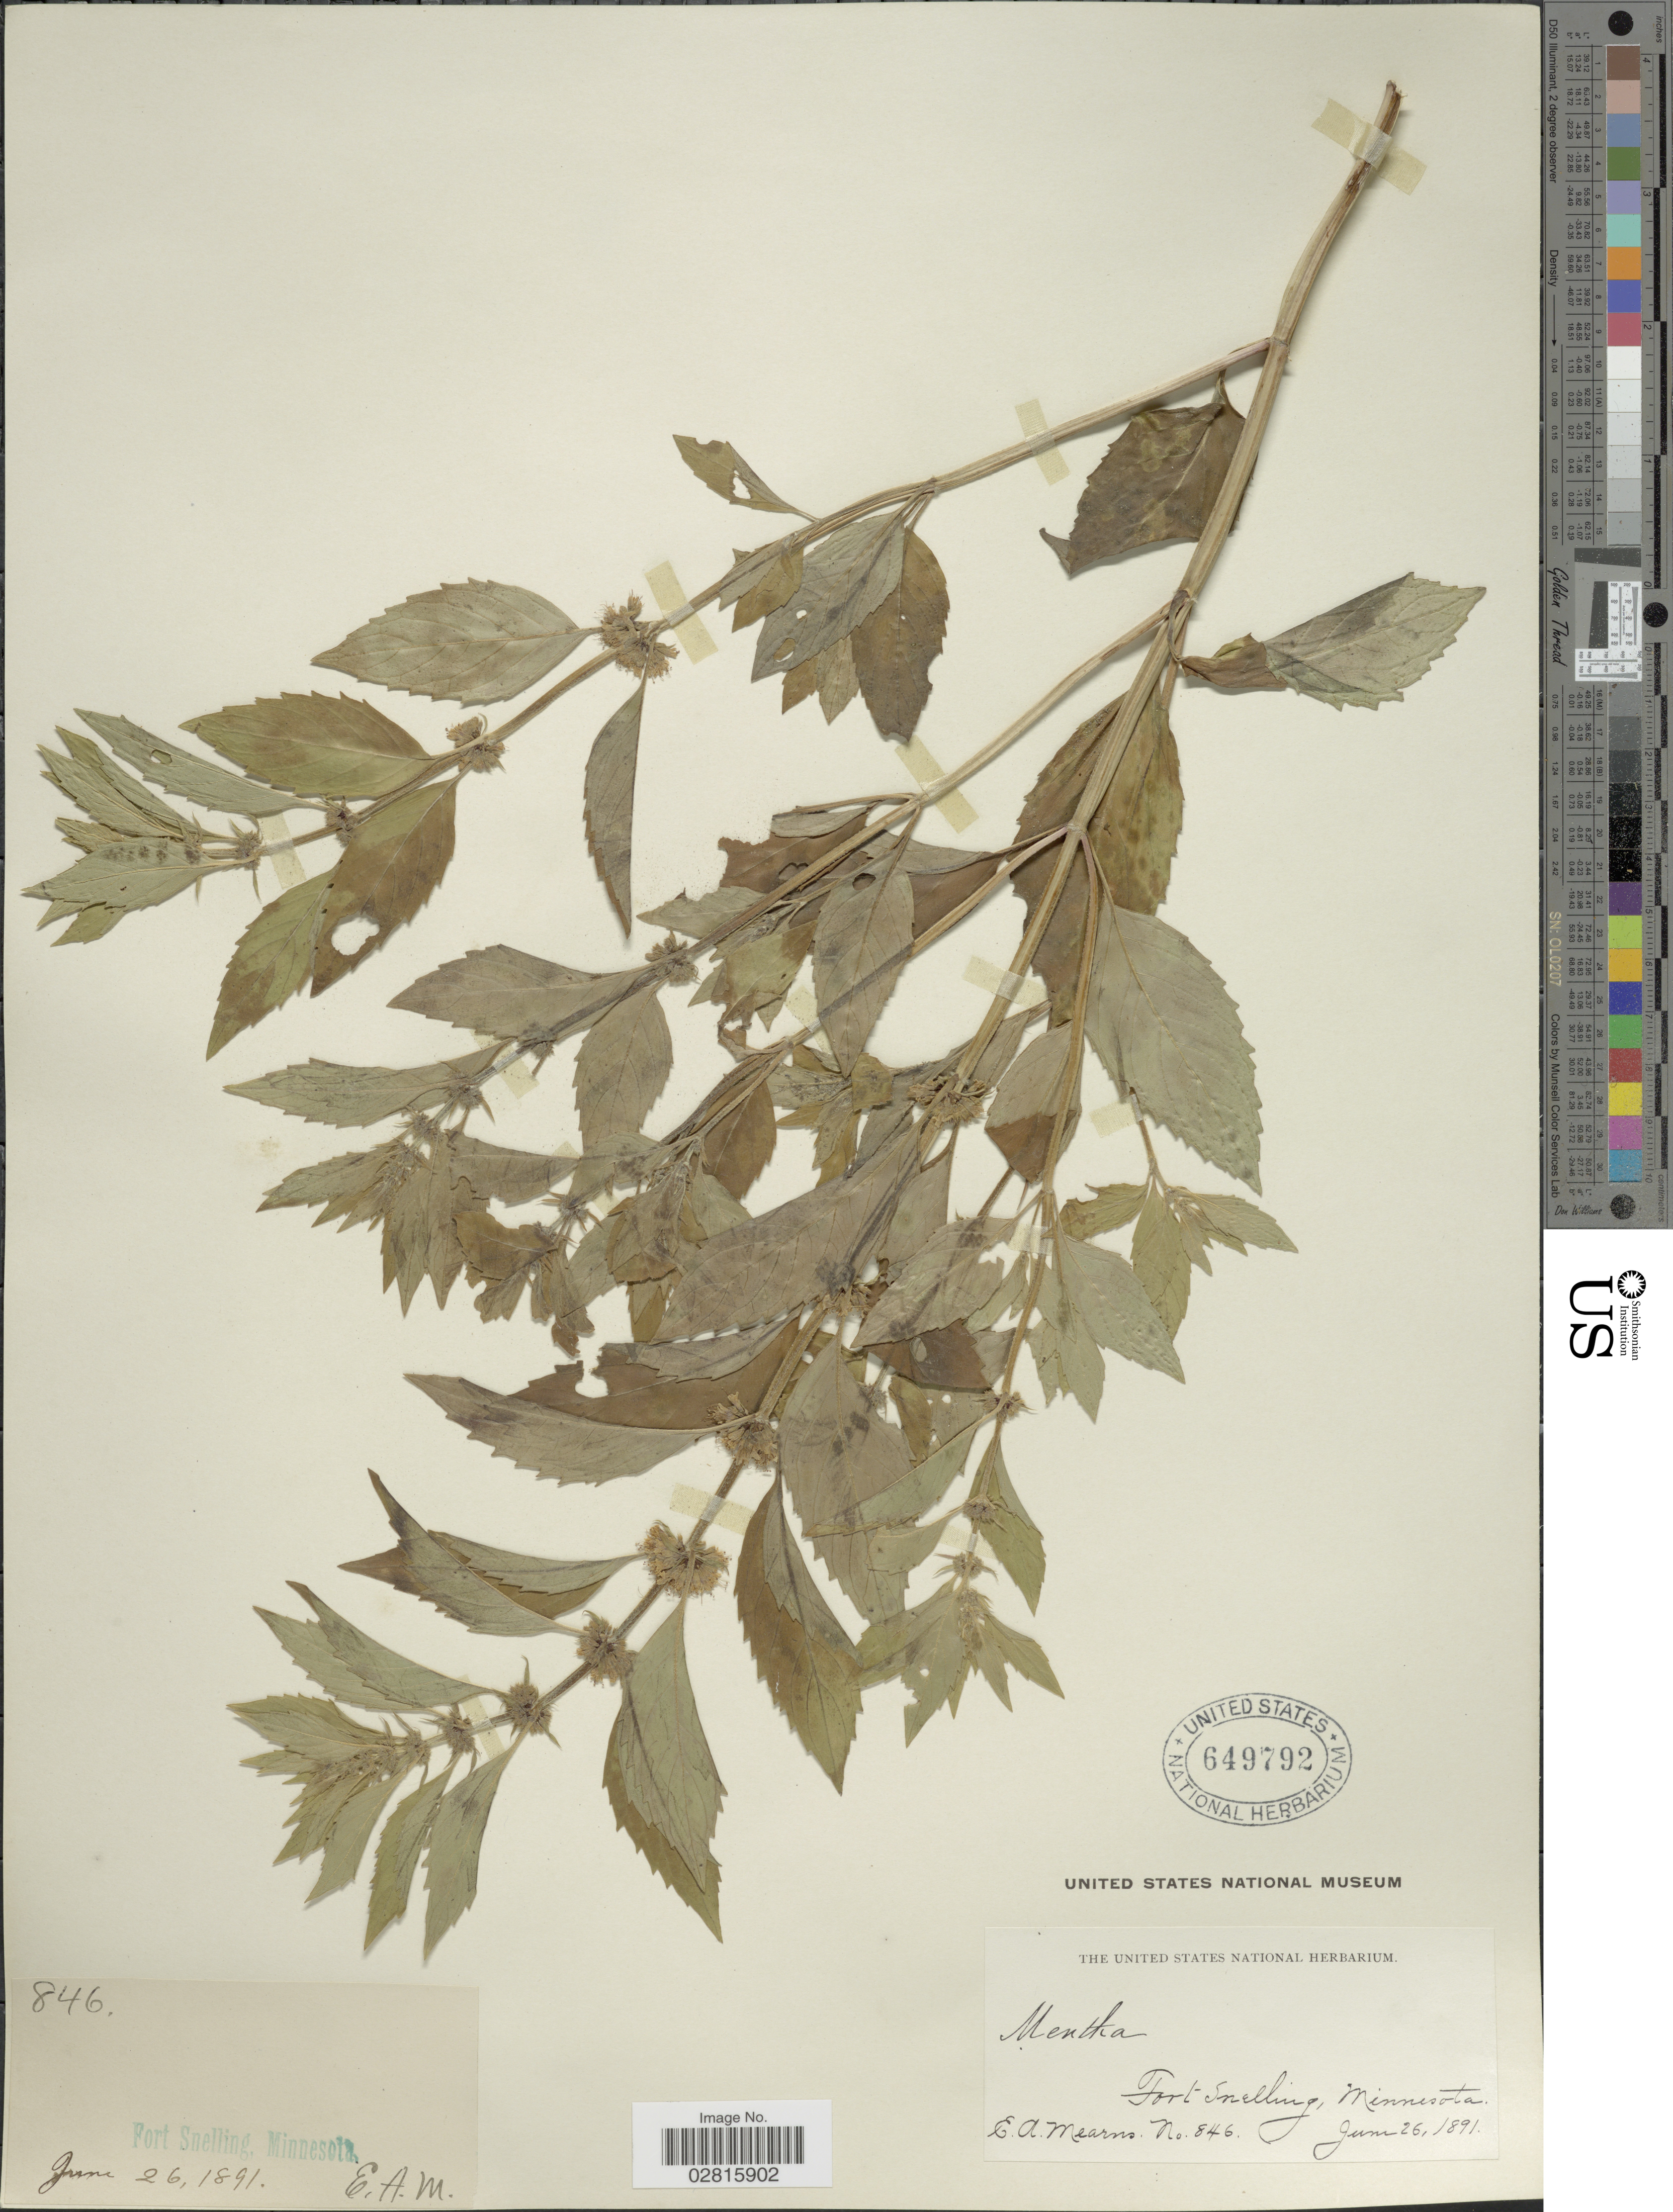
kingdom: Plantae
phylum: Tracheophyta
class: Magnoliopsida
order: Lamiales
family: Lamiaceae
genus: Mentha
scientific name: Mentha sp.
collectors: E. A. Mearns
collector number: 846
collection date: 1891-06-26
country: United States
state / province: Minnesota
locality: Fort Snelling.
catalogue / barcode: US 649792